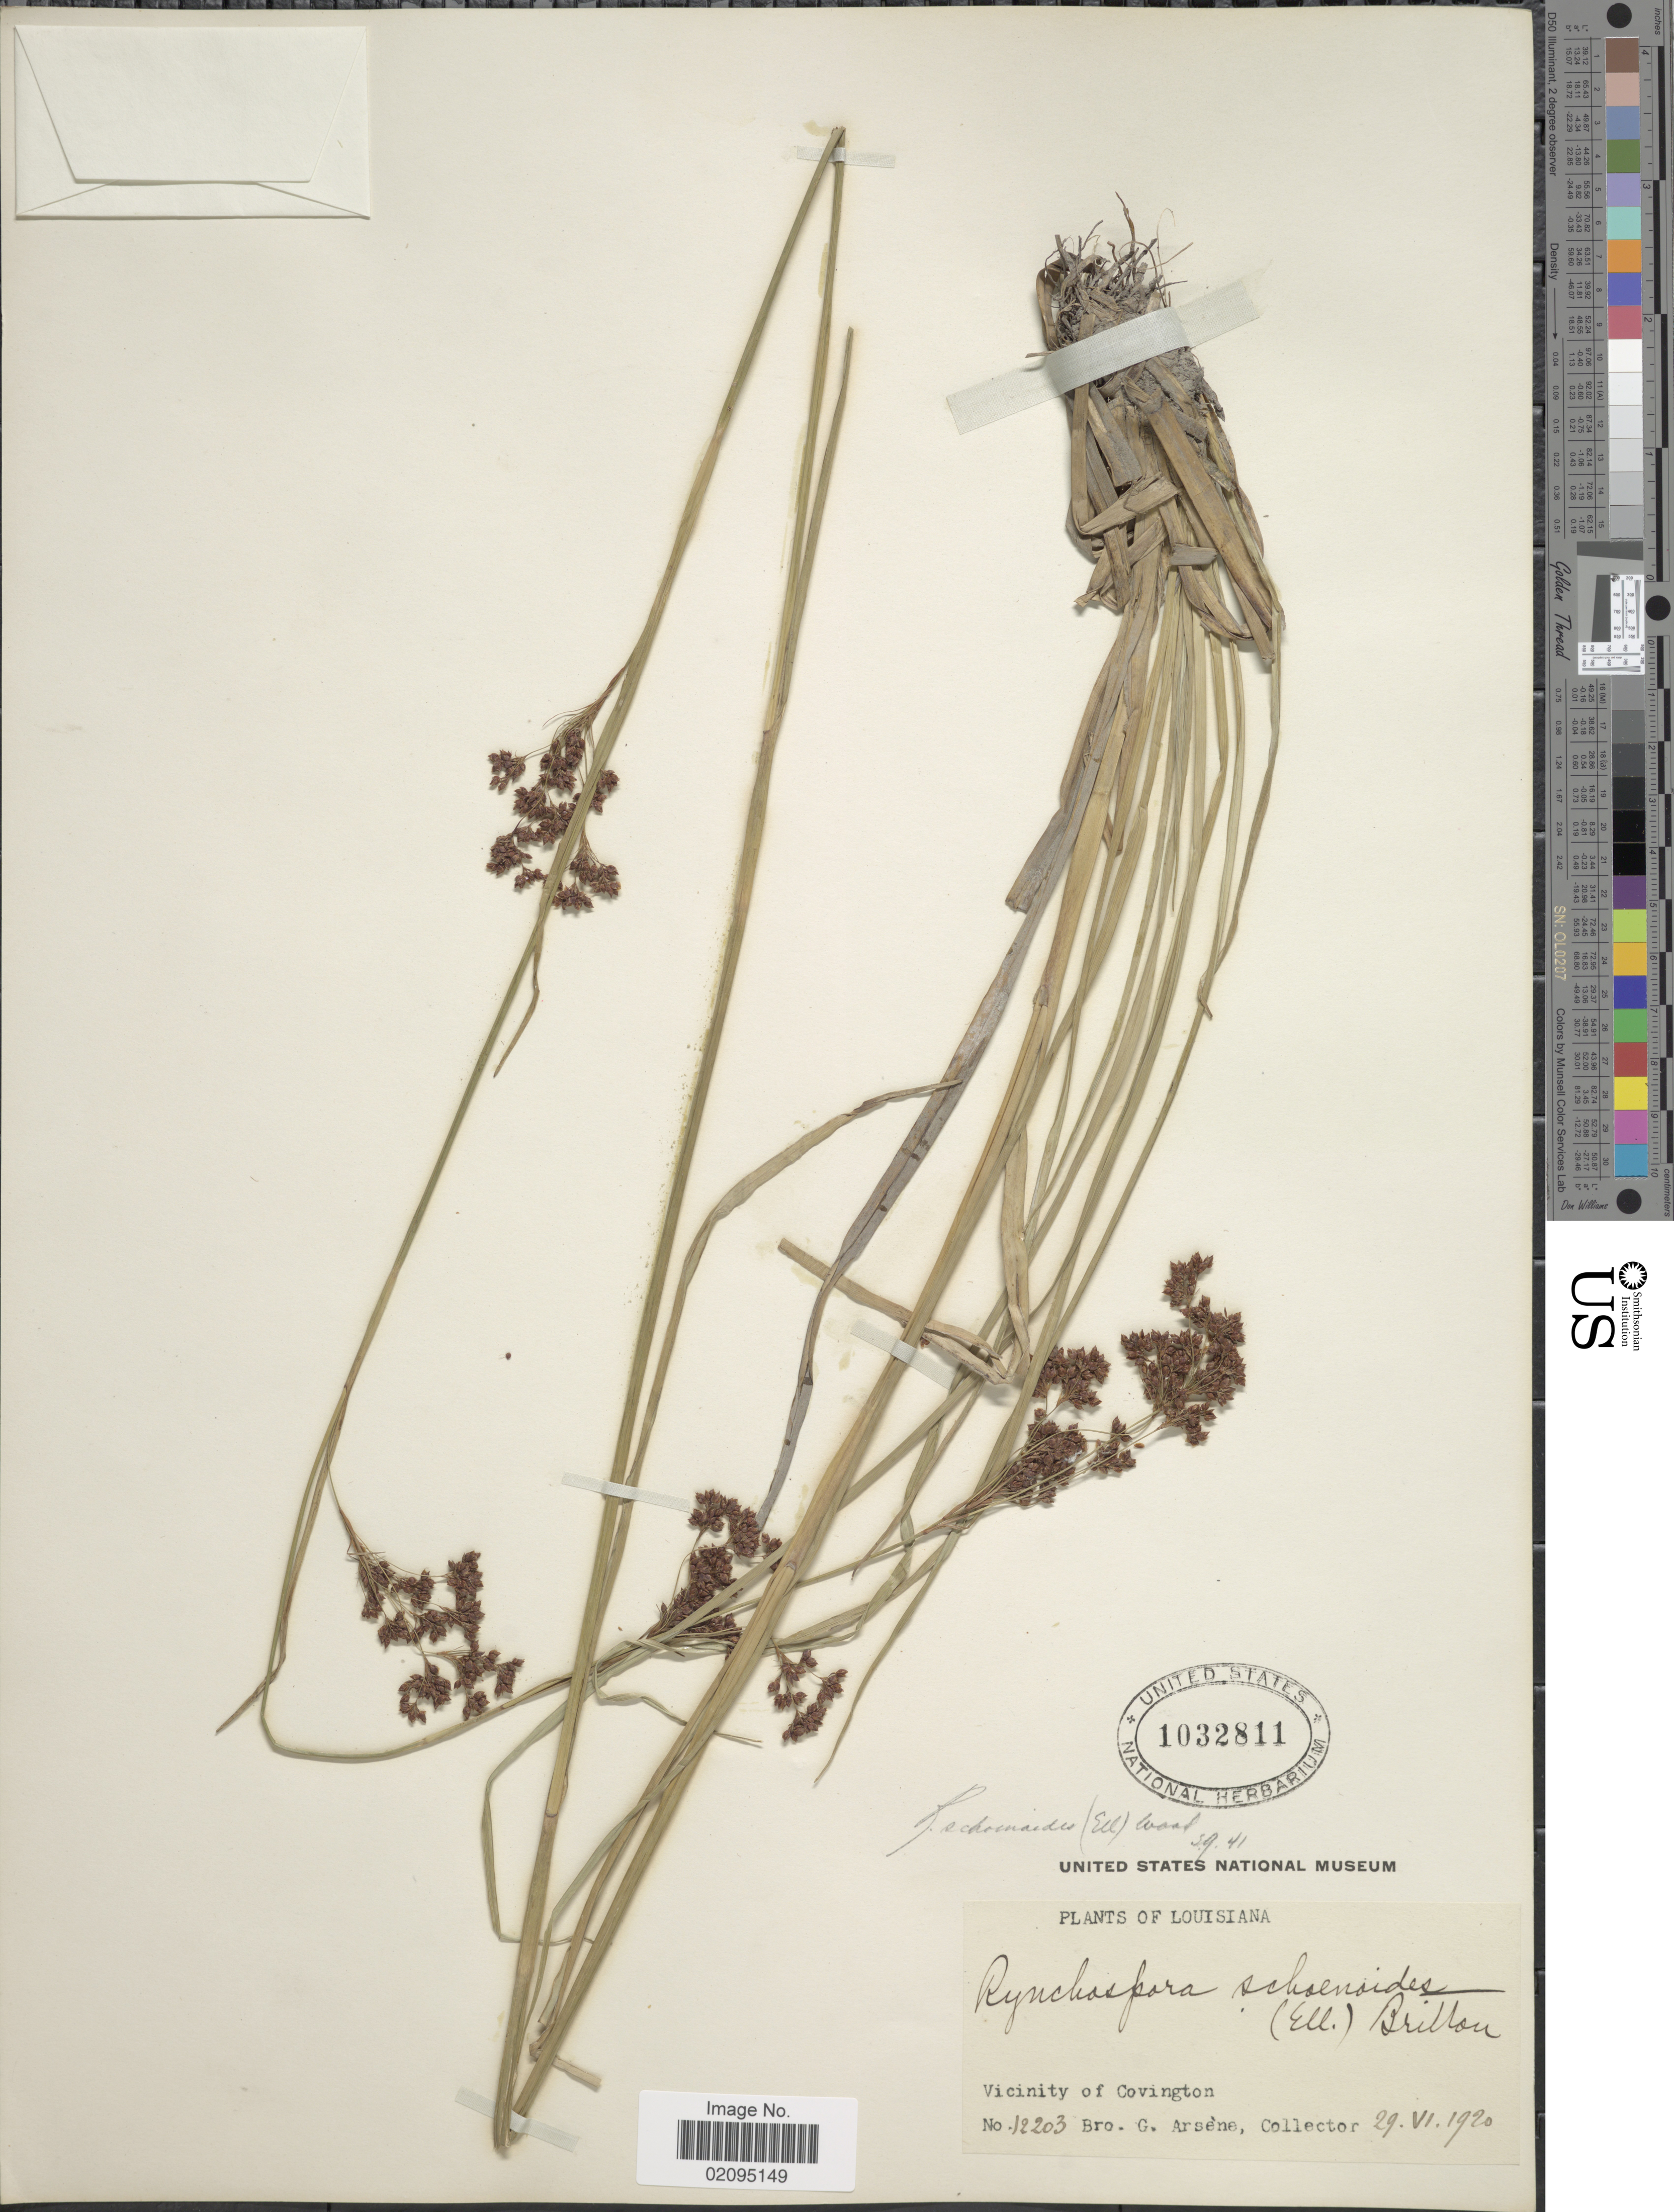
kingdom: Plantae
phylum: Tracheophyta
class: Liliopsida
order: Poales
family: Cyperaceae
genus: Rhynchospora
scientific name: Rhynchospora elliottii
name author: A. Dietr.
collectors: Bro. G. Arsène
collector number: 12203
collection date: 1920-06-29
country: United States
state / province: Louisiana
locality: Vicinity of Covington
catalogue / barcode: US 1032811